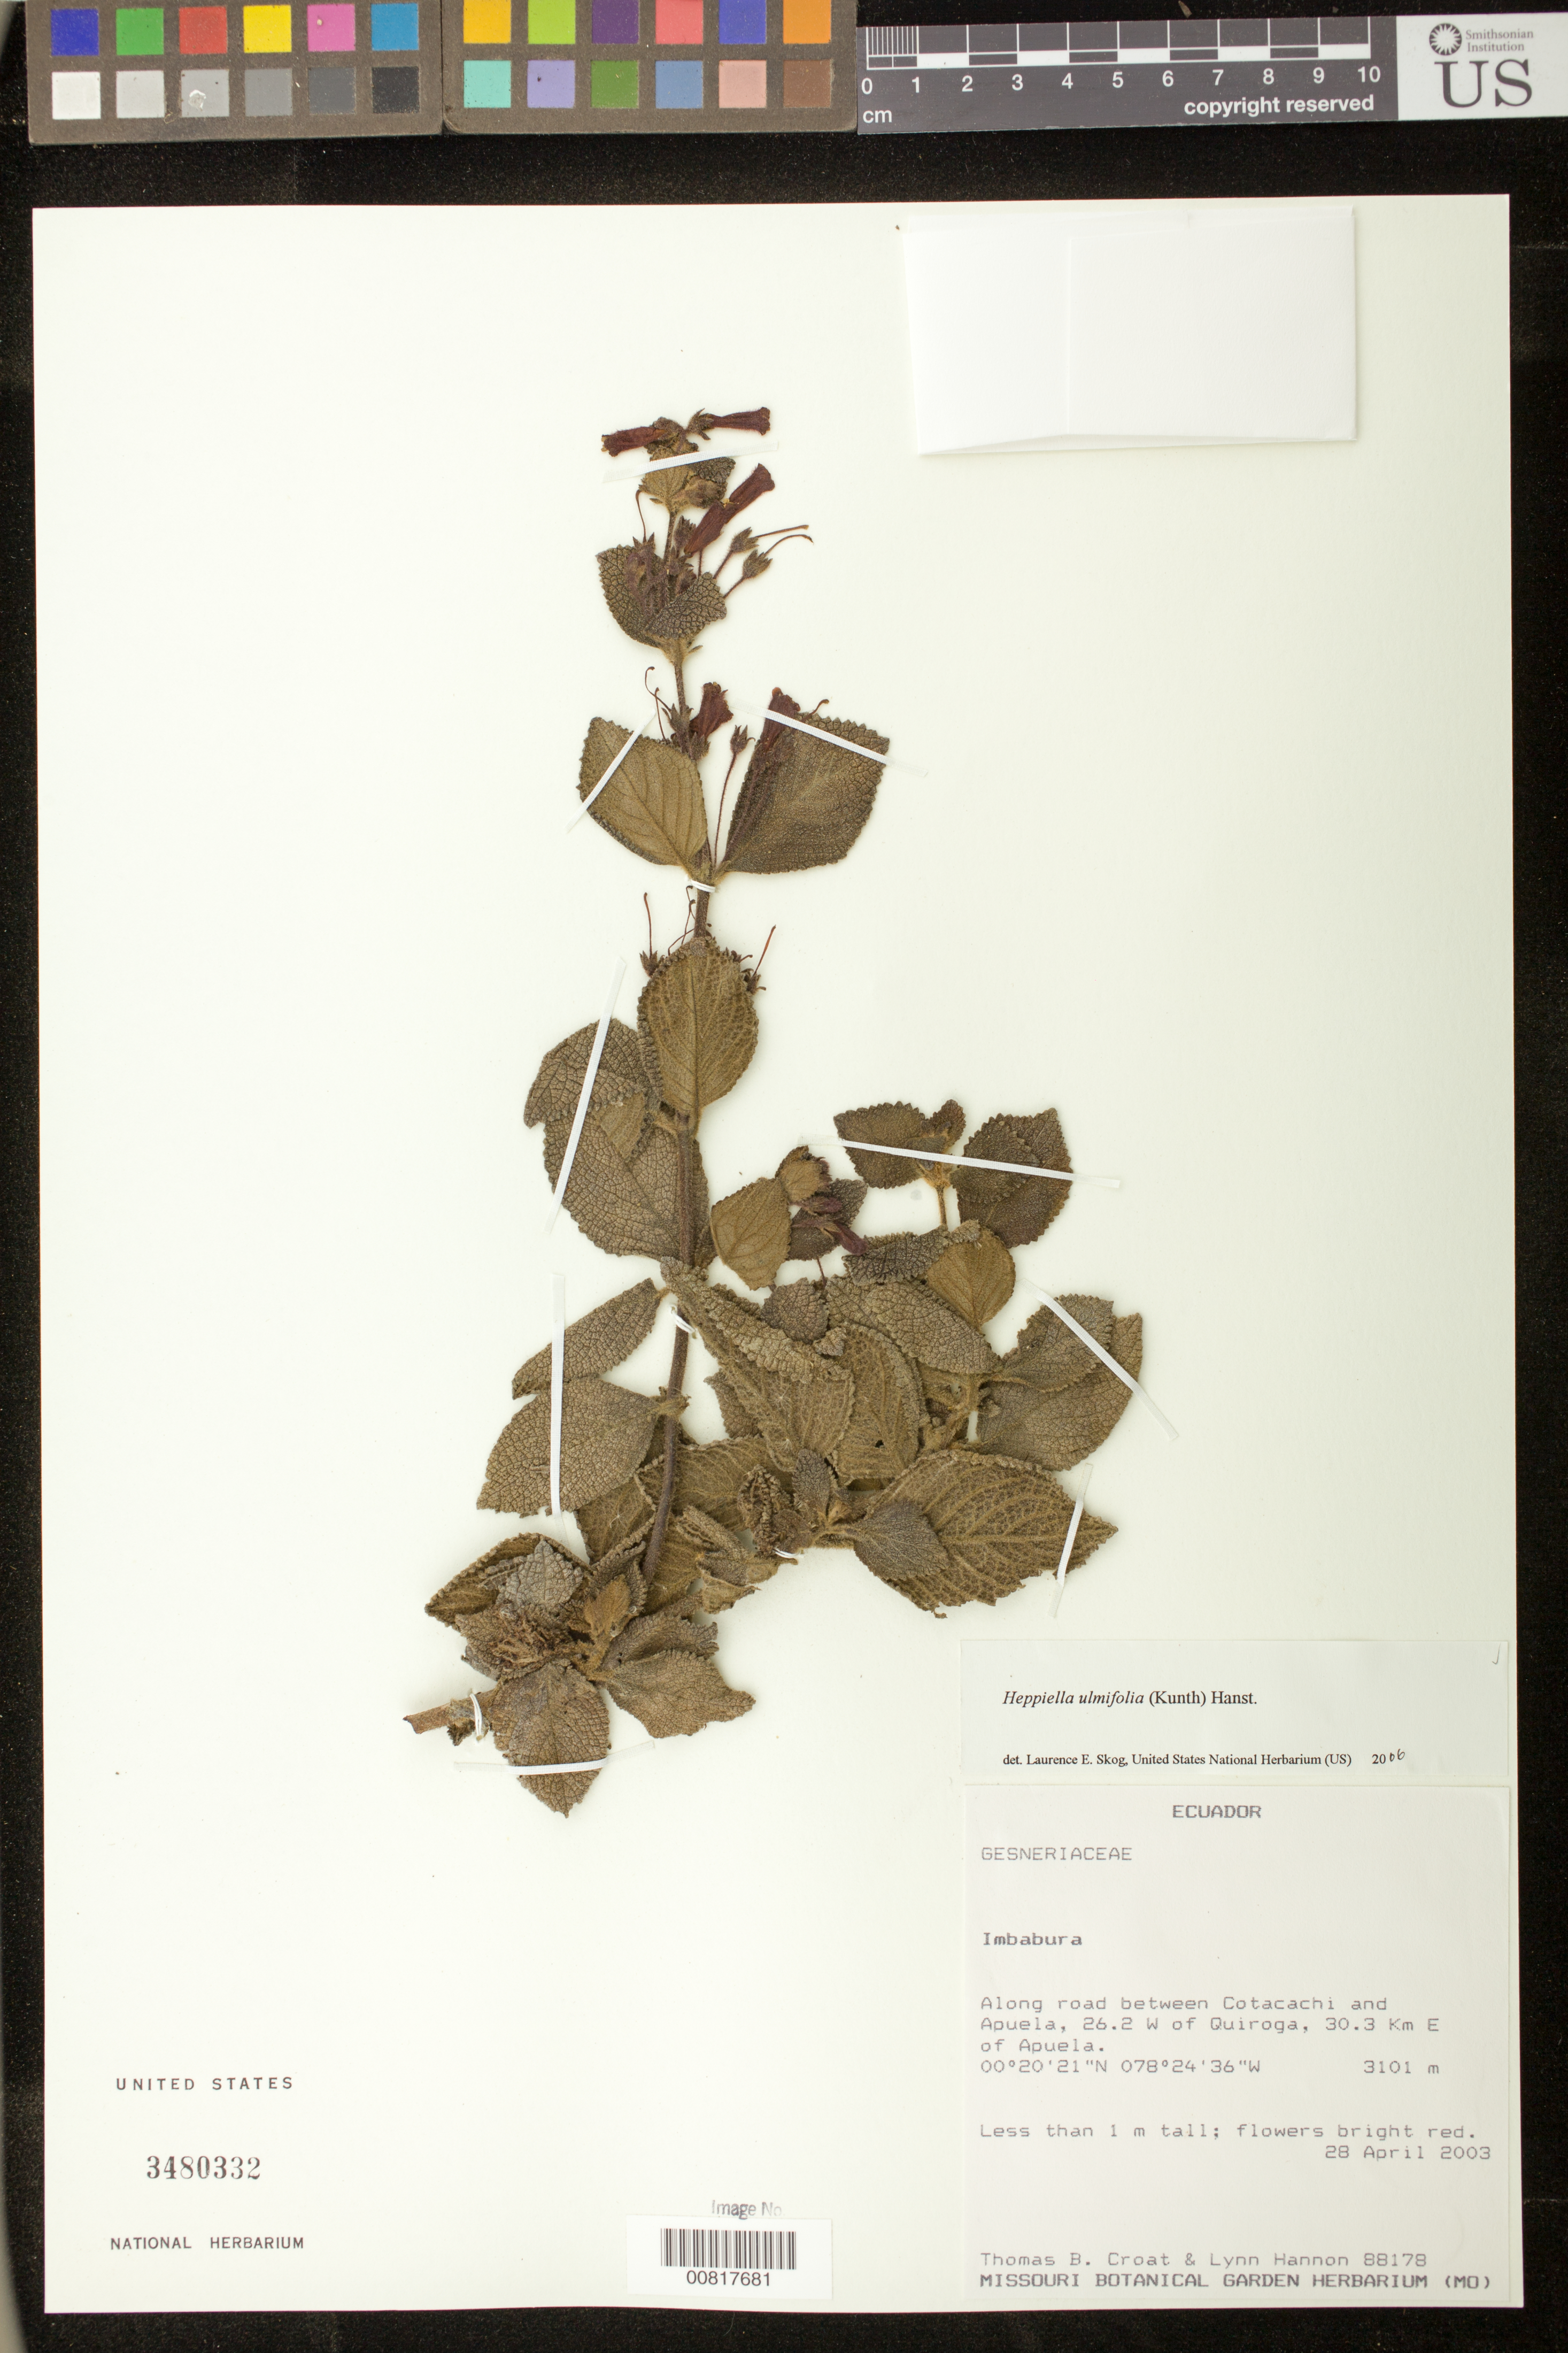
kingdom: Plantae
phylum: Tracheophyta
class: Magnoliopsida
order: Lamiales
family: Gesneriaceae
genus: Heppiella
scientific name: Heppiella ulmifolia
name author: (Kunth) Hanst.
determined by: Skog, Laurence E.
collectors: T. B. Croat & L. Hannon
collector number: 88178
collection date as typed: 28 Apr 2003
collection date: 2003-04-28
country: Ecuador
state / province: Imbabura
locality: Along road between Cotacachi and Apuela, 26.2 W of Quiroga, 30.3 km E of Apuela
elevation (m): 3101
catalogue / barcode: US 3480332